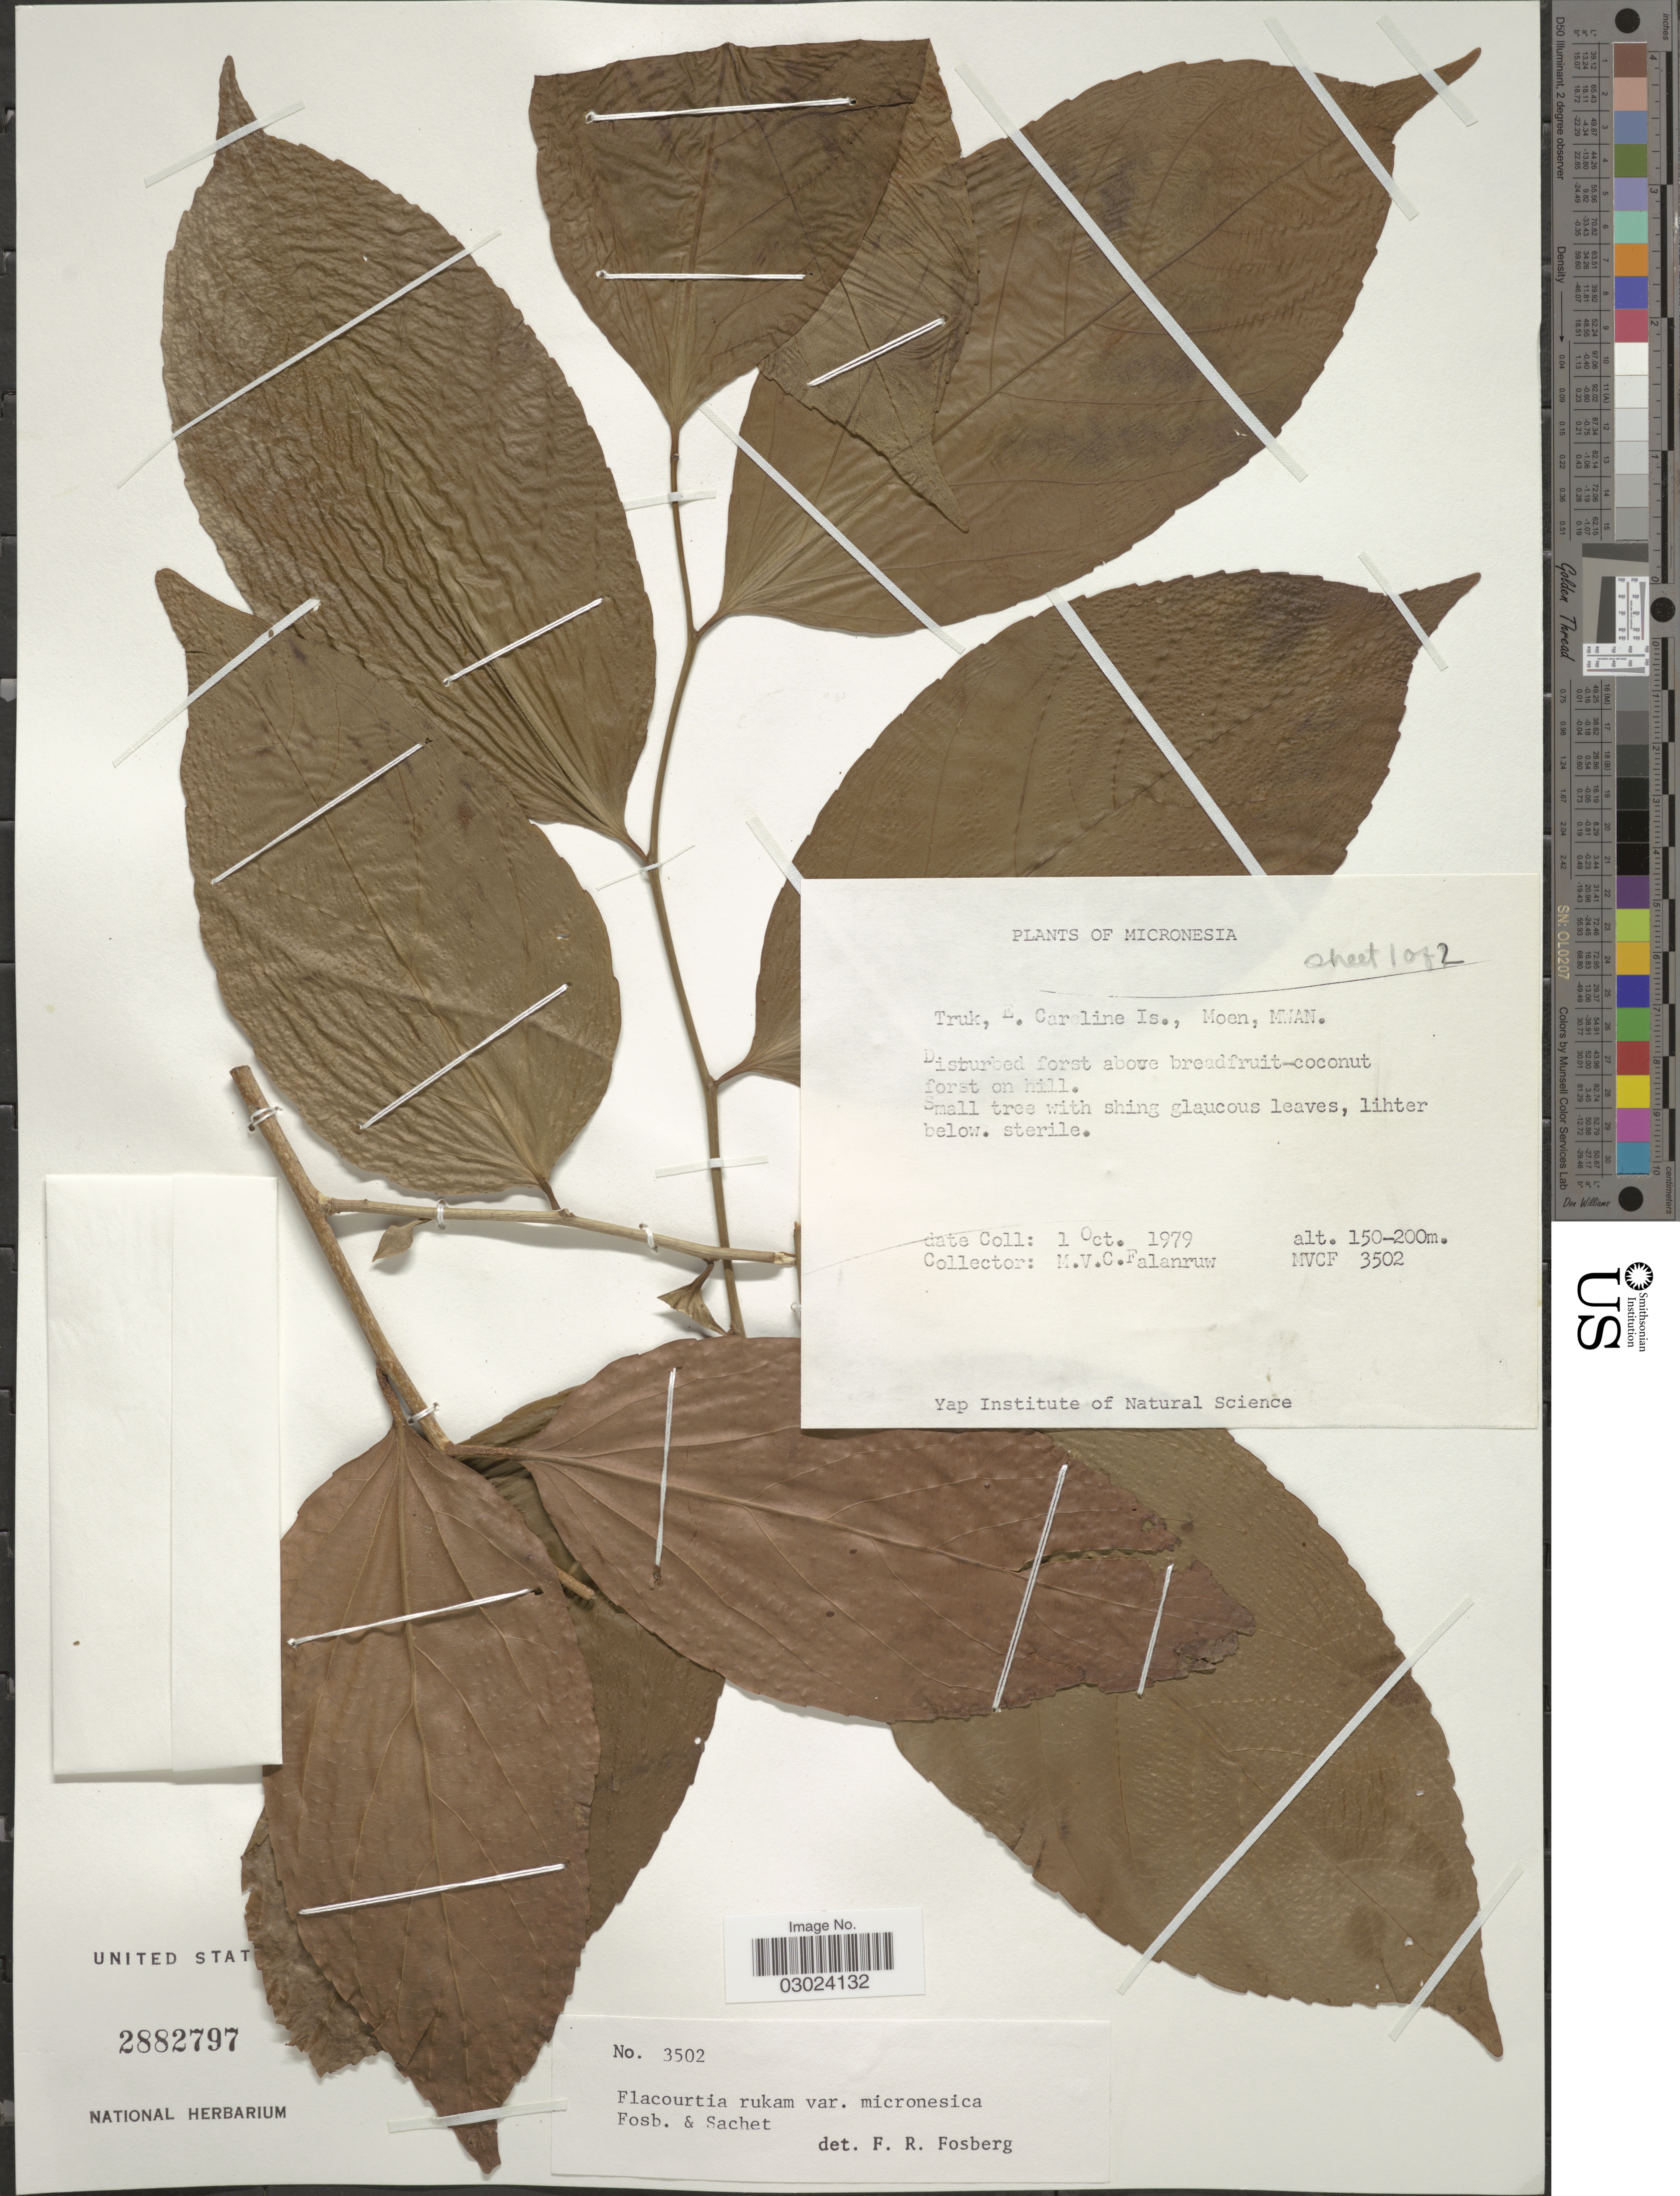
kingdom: Plantae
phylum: Tracheophyta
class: Magnoliopsida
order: Malpighiales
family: Salicaceae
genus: Flacourtia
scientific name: Flacourtia rukam var. micronesica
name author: Fosberg & Sachet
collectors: M. V. Falanruw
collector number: MVCF3502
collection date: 1979-10-01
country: Micronesia, Federated States of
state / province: Truk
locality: Micronesia. Truk, E. Caroline Is., Moen, Mwan.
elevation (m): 150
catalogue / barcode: US 2882797